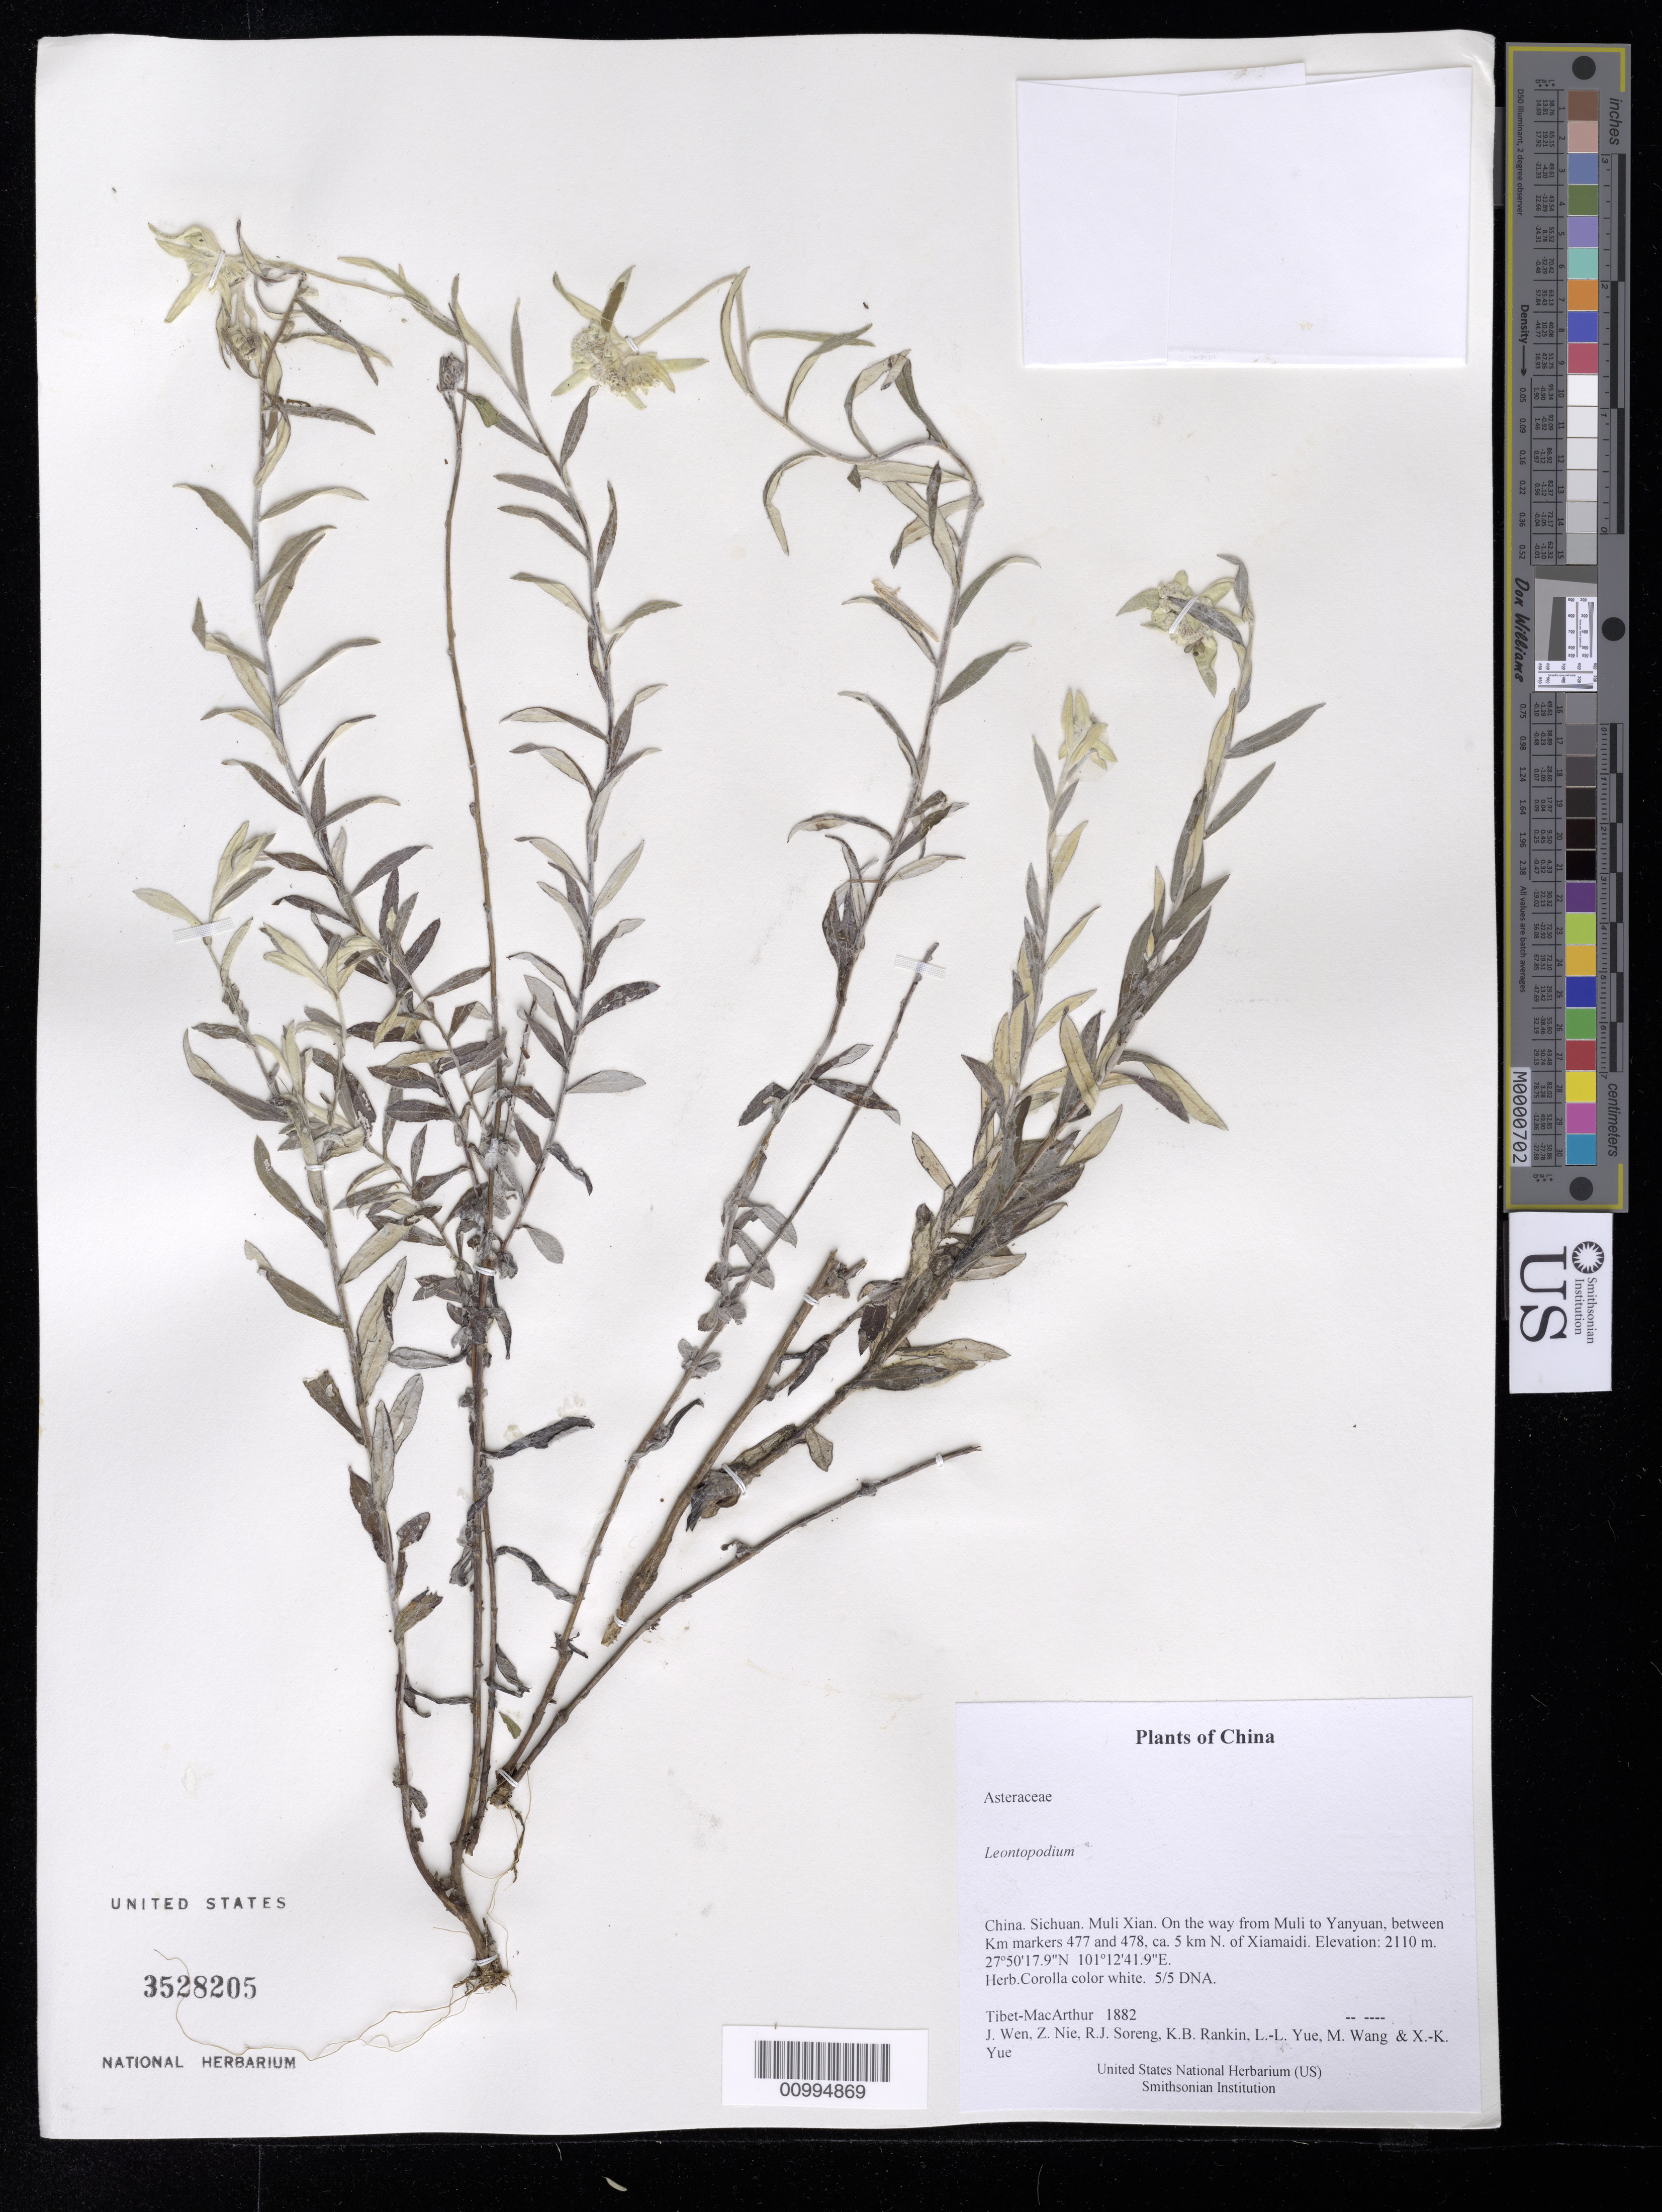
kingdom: Plantae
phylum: Tracheophyta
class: Magnoliopsida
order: Asterales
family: Asteraceae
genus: Leontopodium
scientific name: Leontopodium sp.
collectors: Tibet-MacArthur, J. Wen, Z. Nie, R. J. Soreng, K. Rankin, L. Yue, M. Wang & X. Yue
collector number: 1882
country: China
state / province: Sichuan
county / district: Muli Xian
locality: On the way from Muli to Yanyuan, between Km markers 477 and 478, ca. 5 km N. of Xiamaidi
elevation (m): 2110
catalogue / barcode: US 3528205